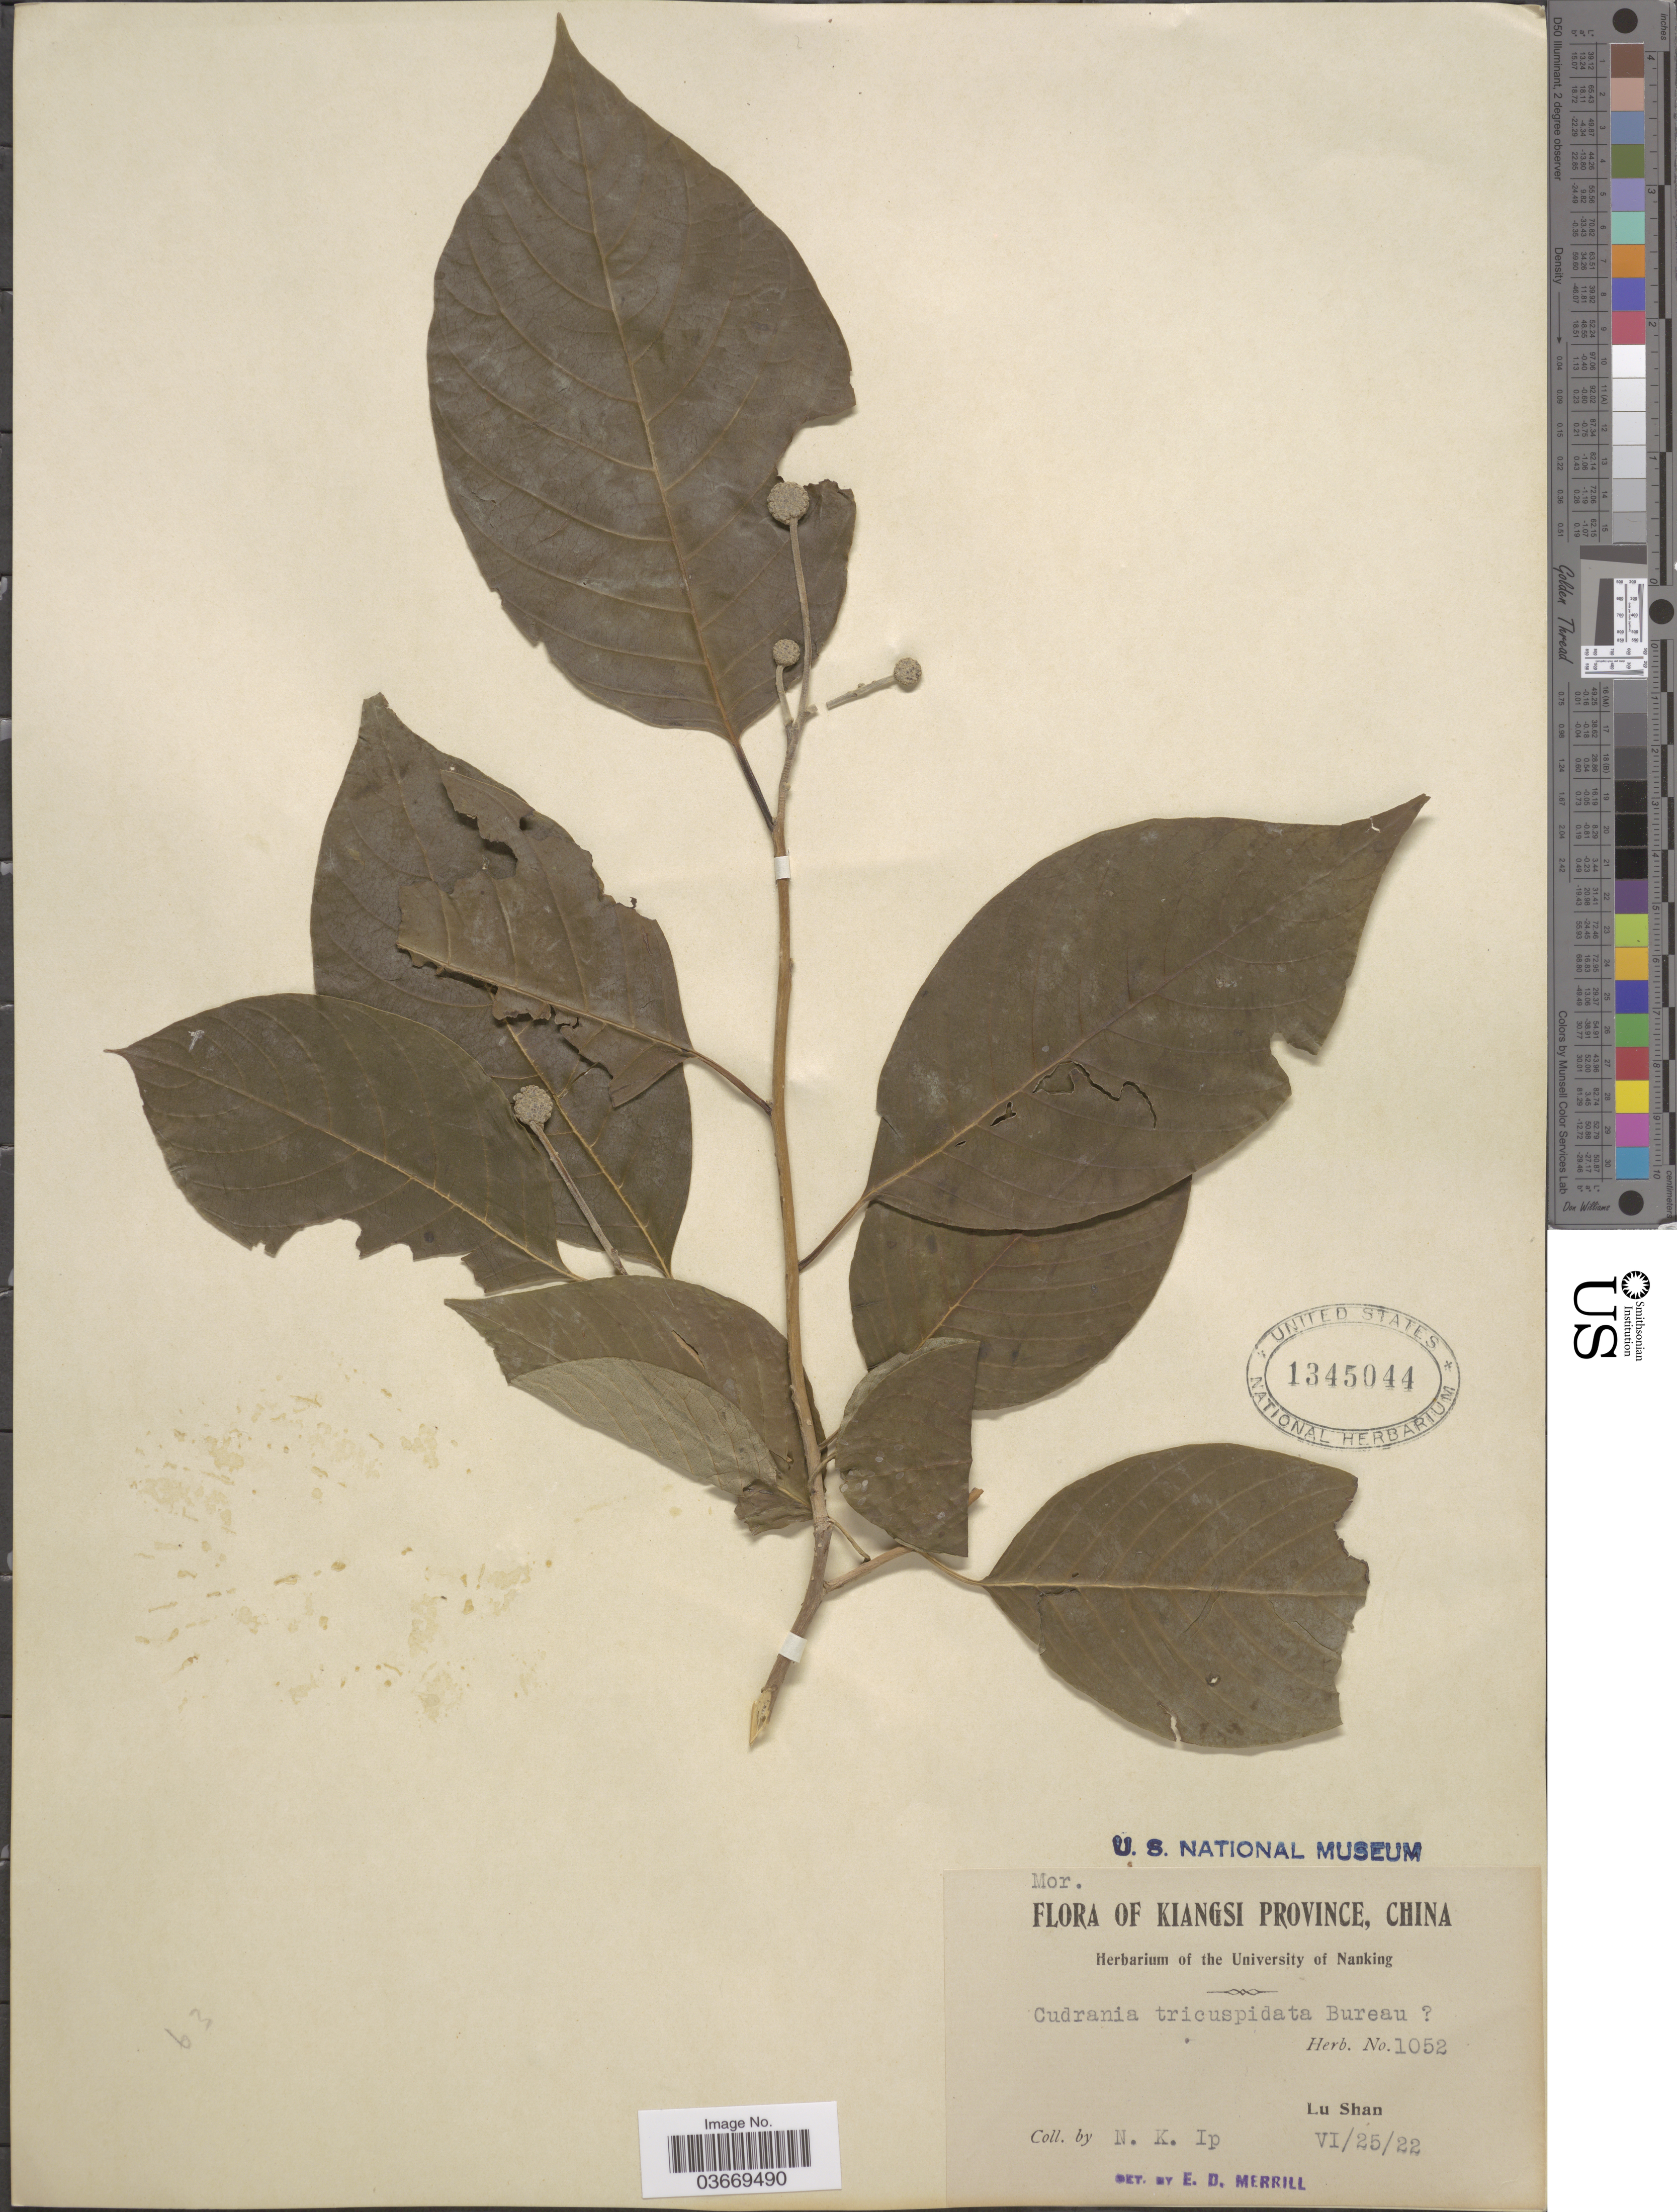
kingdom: Plantae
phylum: Tracheophyta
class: Magnoliopsida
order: Rosales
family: Moraceae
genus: Maclura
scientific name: Maclura tricuspidata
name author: Carrière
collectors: N. Ip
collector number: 1052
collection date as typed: Transcribed d/m/y: 25/6/22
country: China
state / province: Jiangxi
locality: Kiangsi Province. Lu Shan.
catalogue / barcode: US 1345044